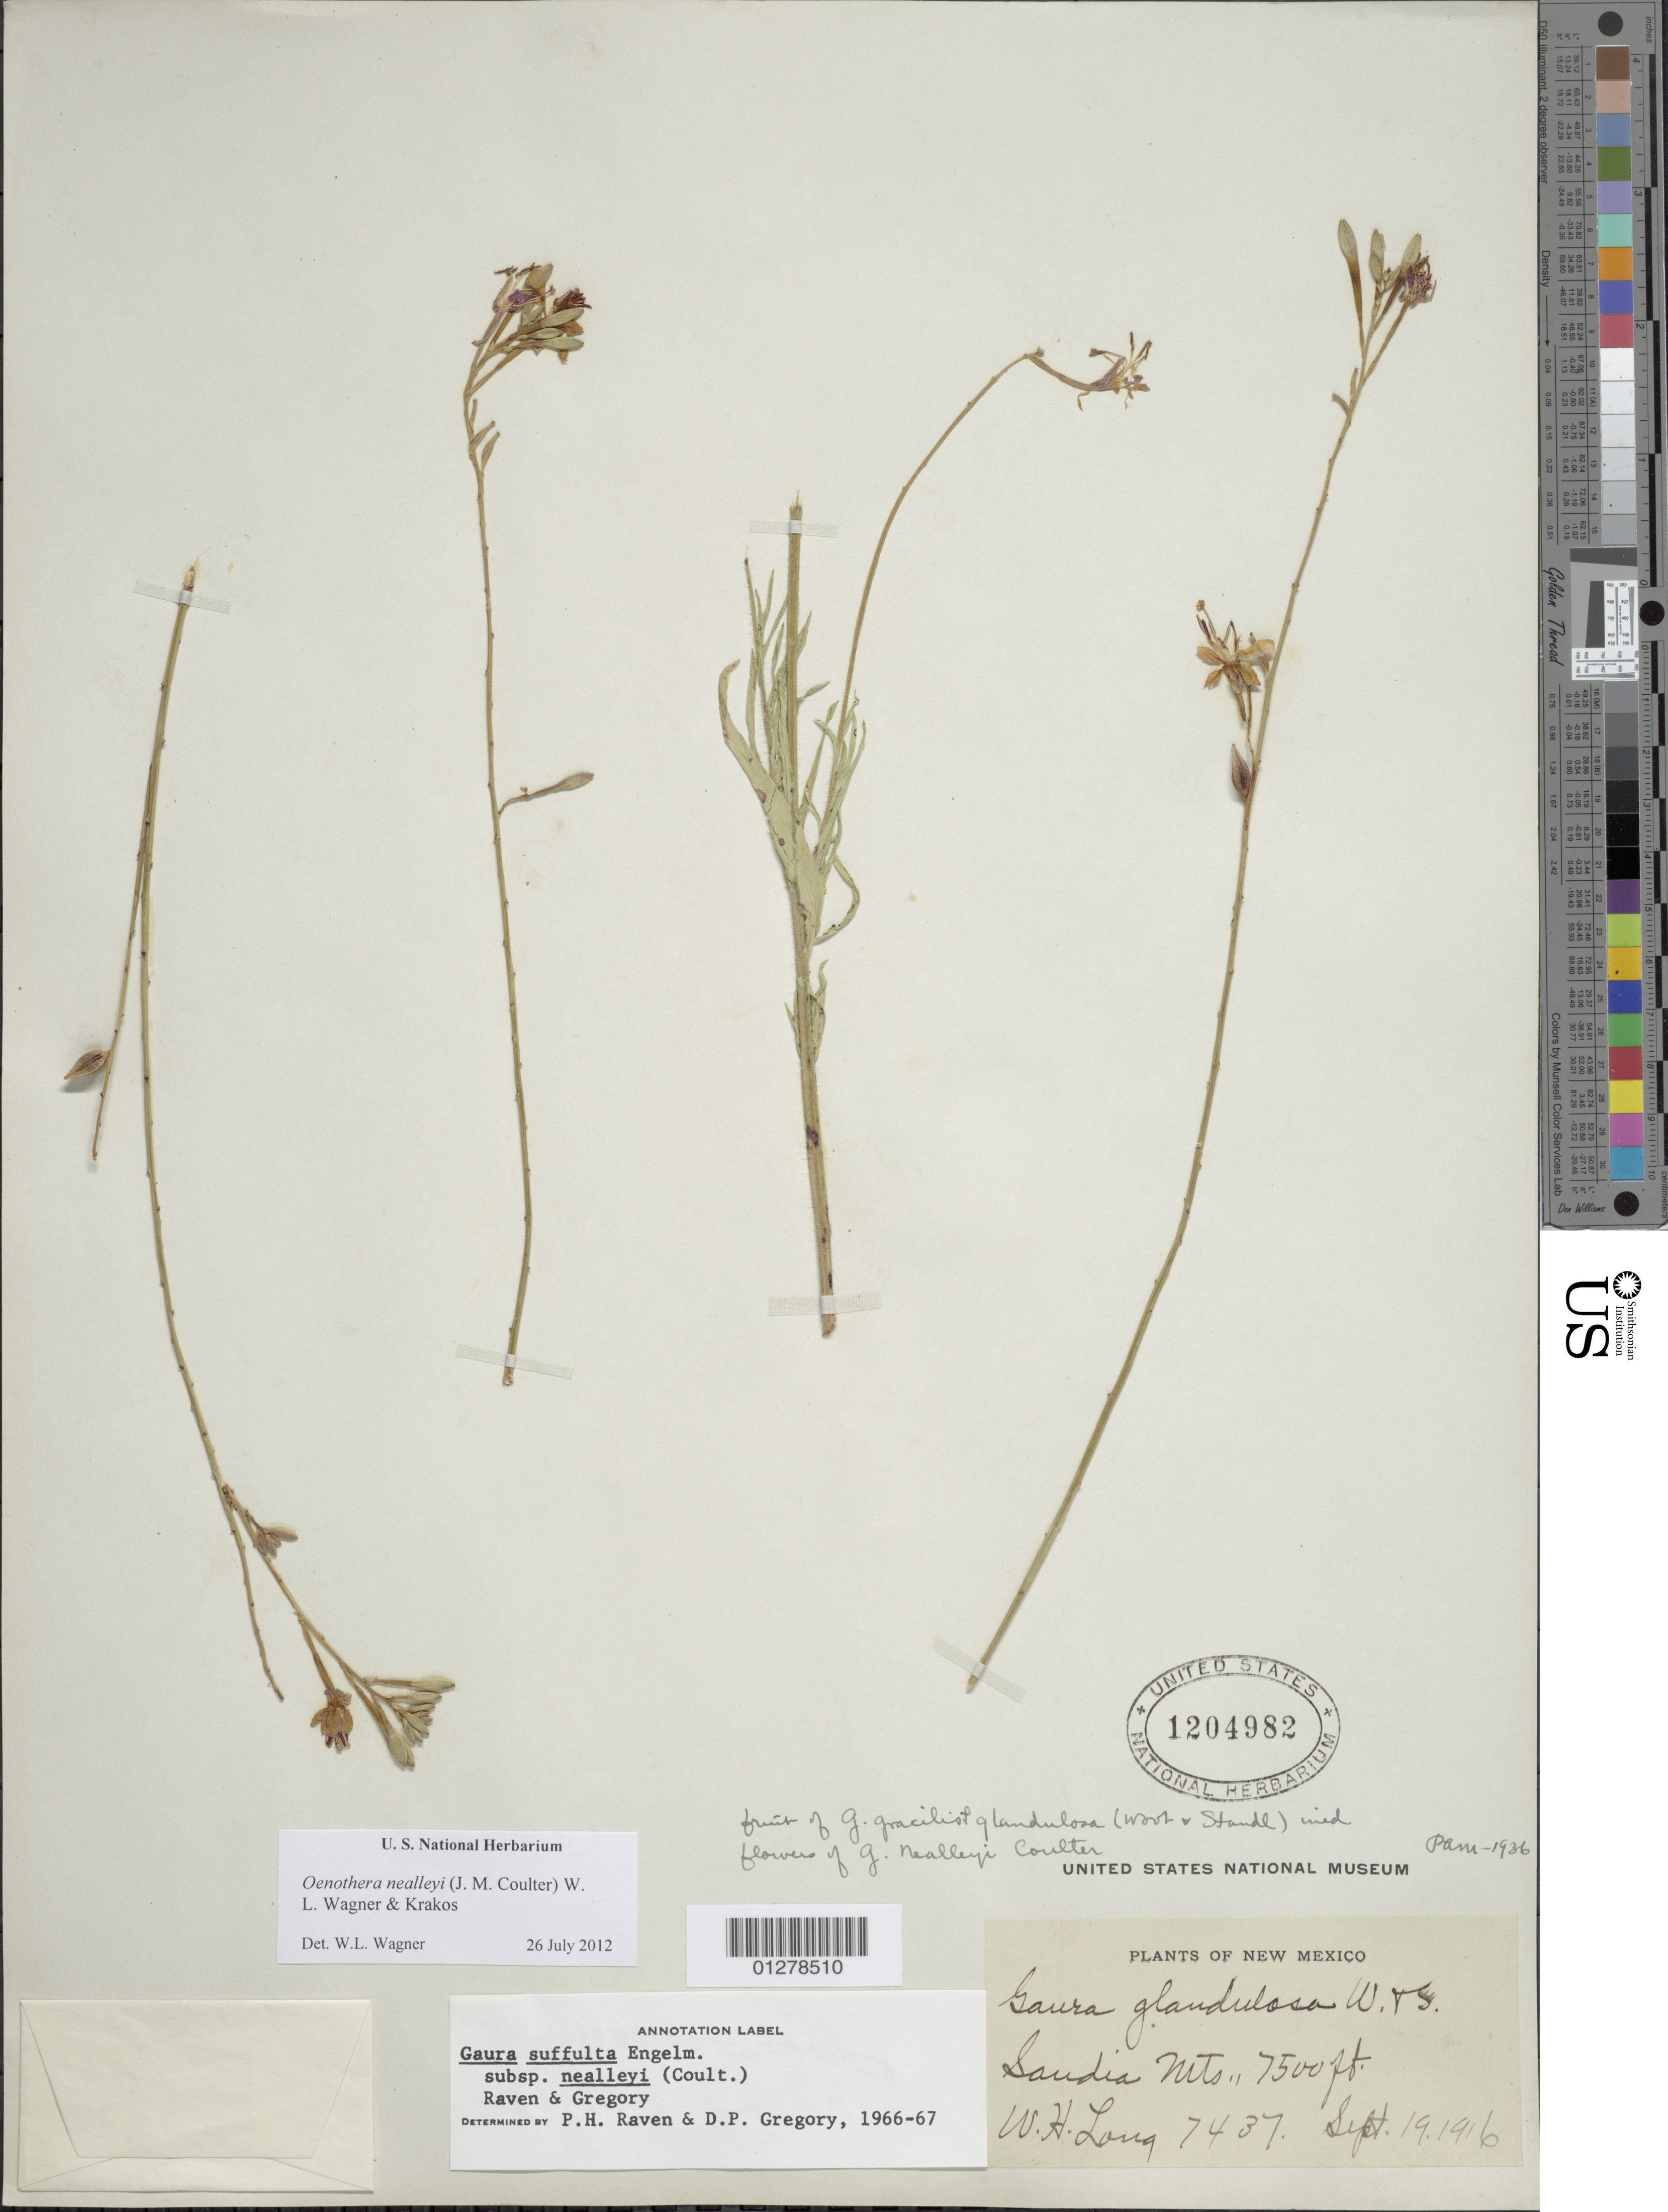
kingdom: Plantae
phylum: Tracheophyta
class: Magnoliopsida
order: Myrtales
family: Onagraceae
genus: Oenothera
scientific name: Oenothera nealleyi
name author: (J.M. Coult.) Krakos & W.L. Wagner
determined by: Wagner, W. L., (BOT), Smithsonian Institution - National Museum of Natural History (UNITED STATES)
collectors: W. Long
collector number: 7437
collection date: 1916-09-19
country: United States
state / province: New Mexico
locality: Saudia Mts.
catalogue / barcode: US 1204982